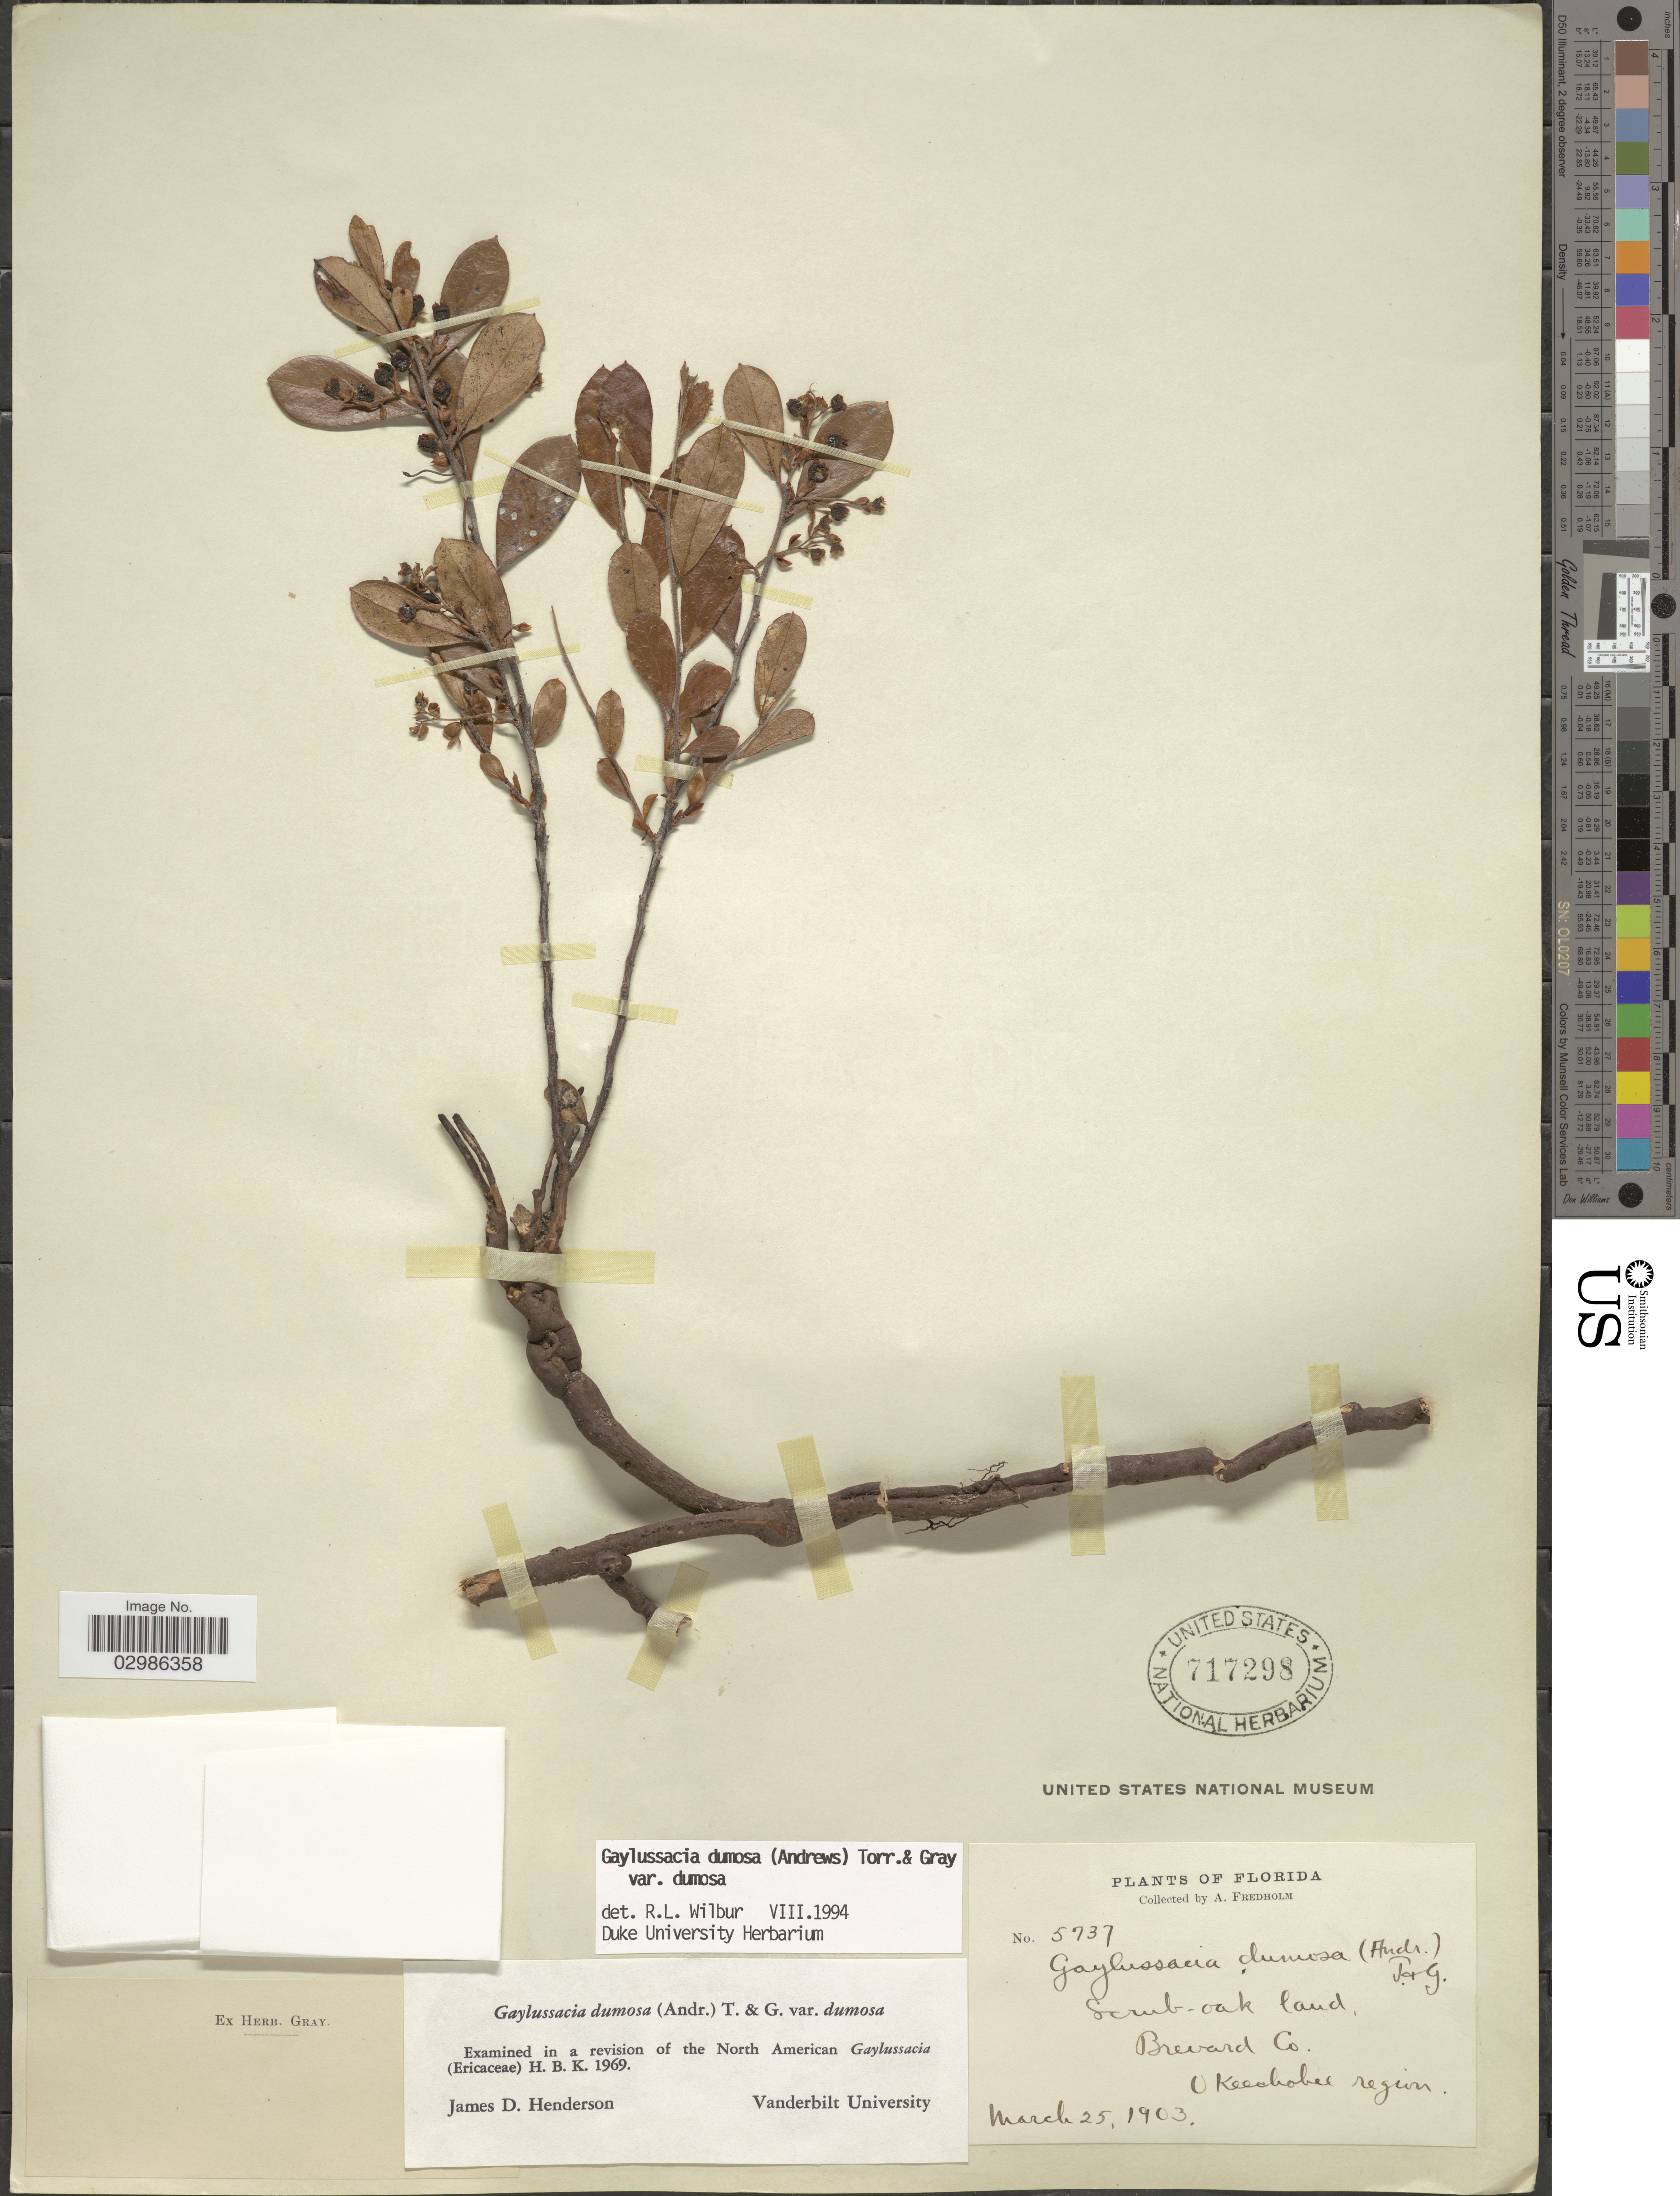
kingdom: Plantae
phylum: Tracheophyta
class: Magnoliopsida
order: Ericales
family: Ericaceae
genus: Gaylussacia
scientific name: Gaylussacia dumosa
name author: (Andrews) Torr. & A. Gray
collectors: A. Fredholm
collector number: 5737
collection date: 1903-03-25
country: United States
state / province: Florida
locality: Brevard Co., Okeechohee region.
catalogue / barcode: US 717298